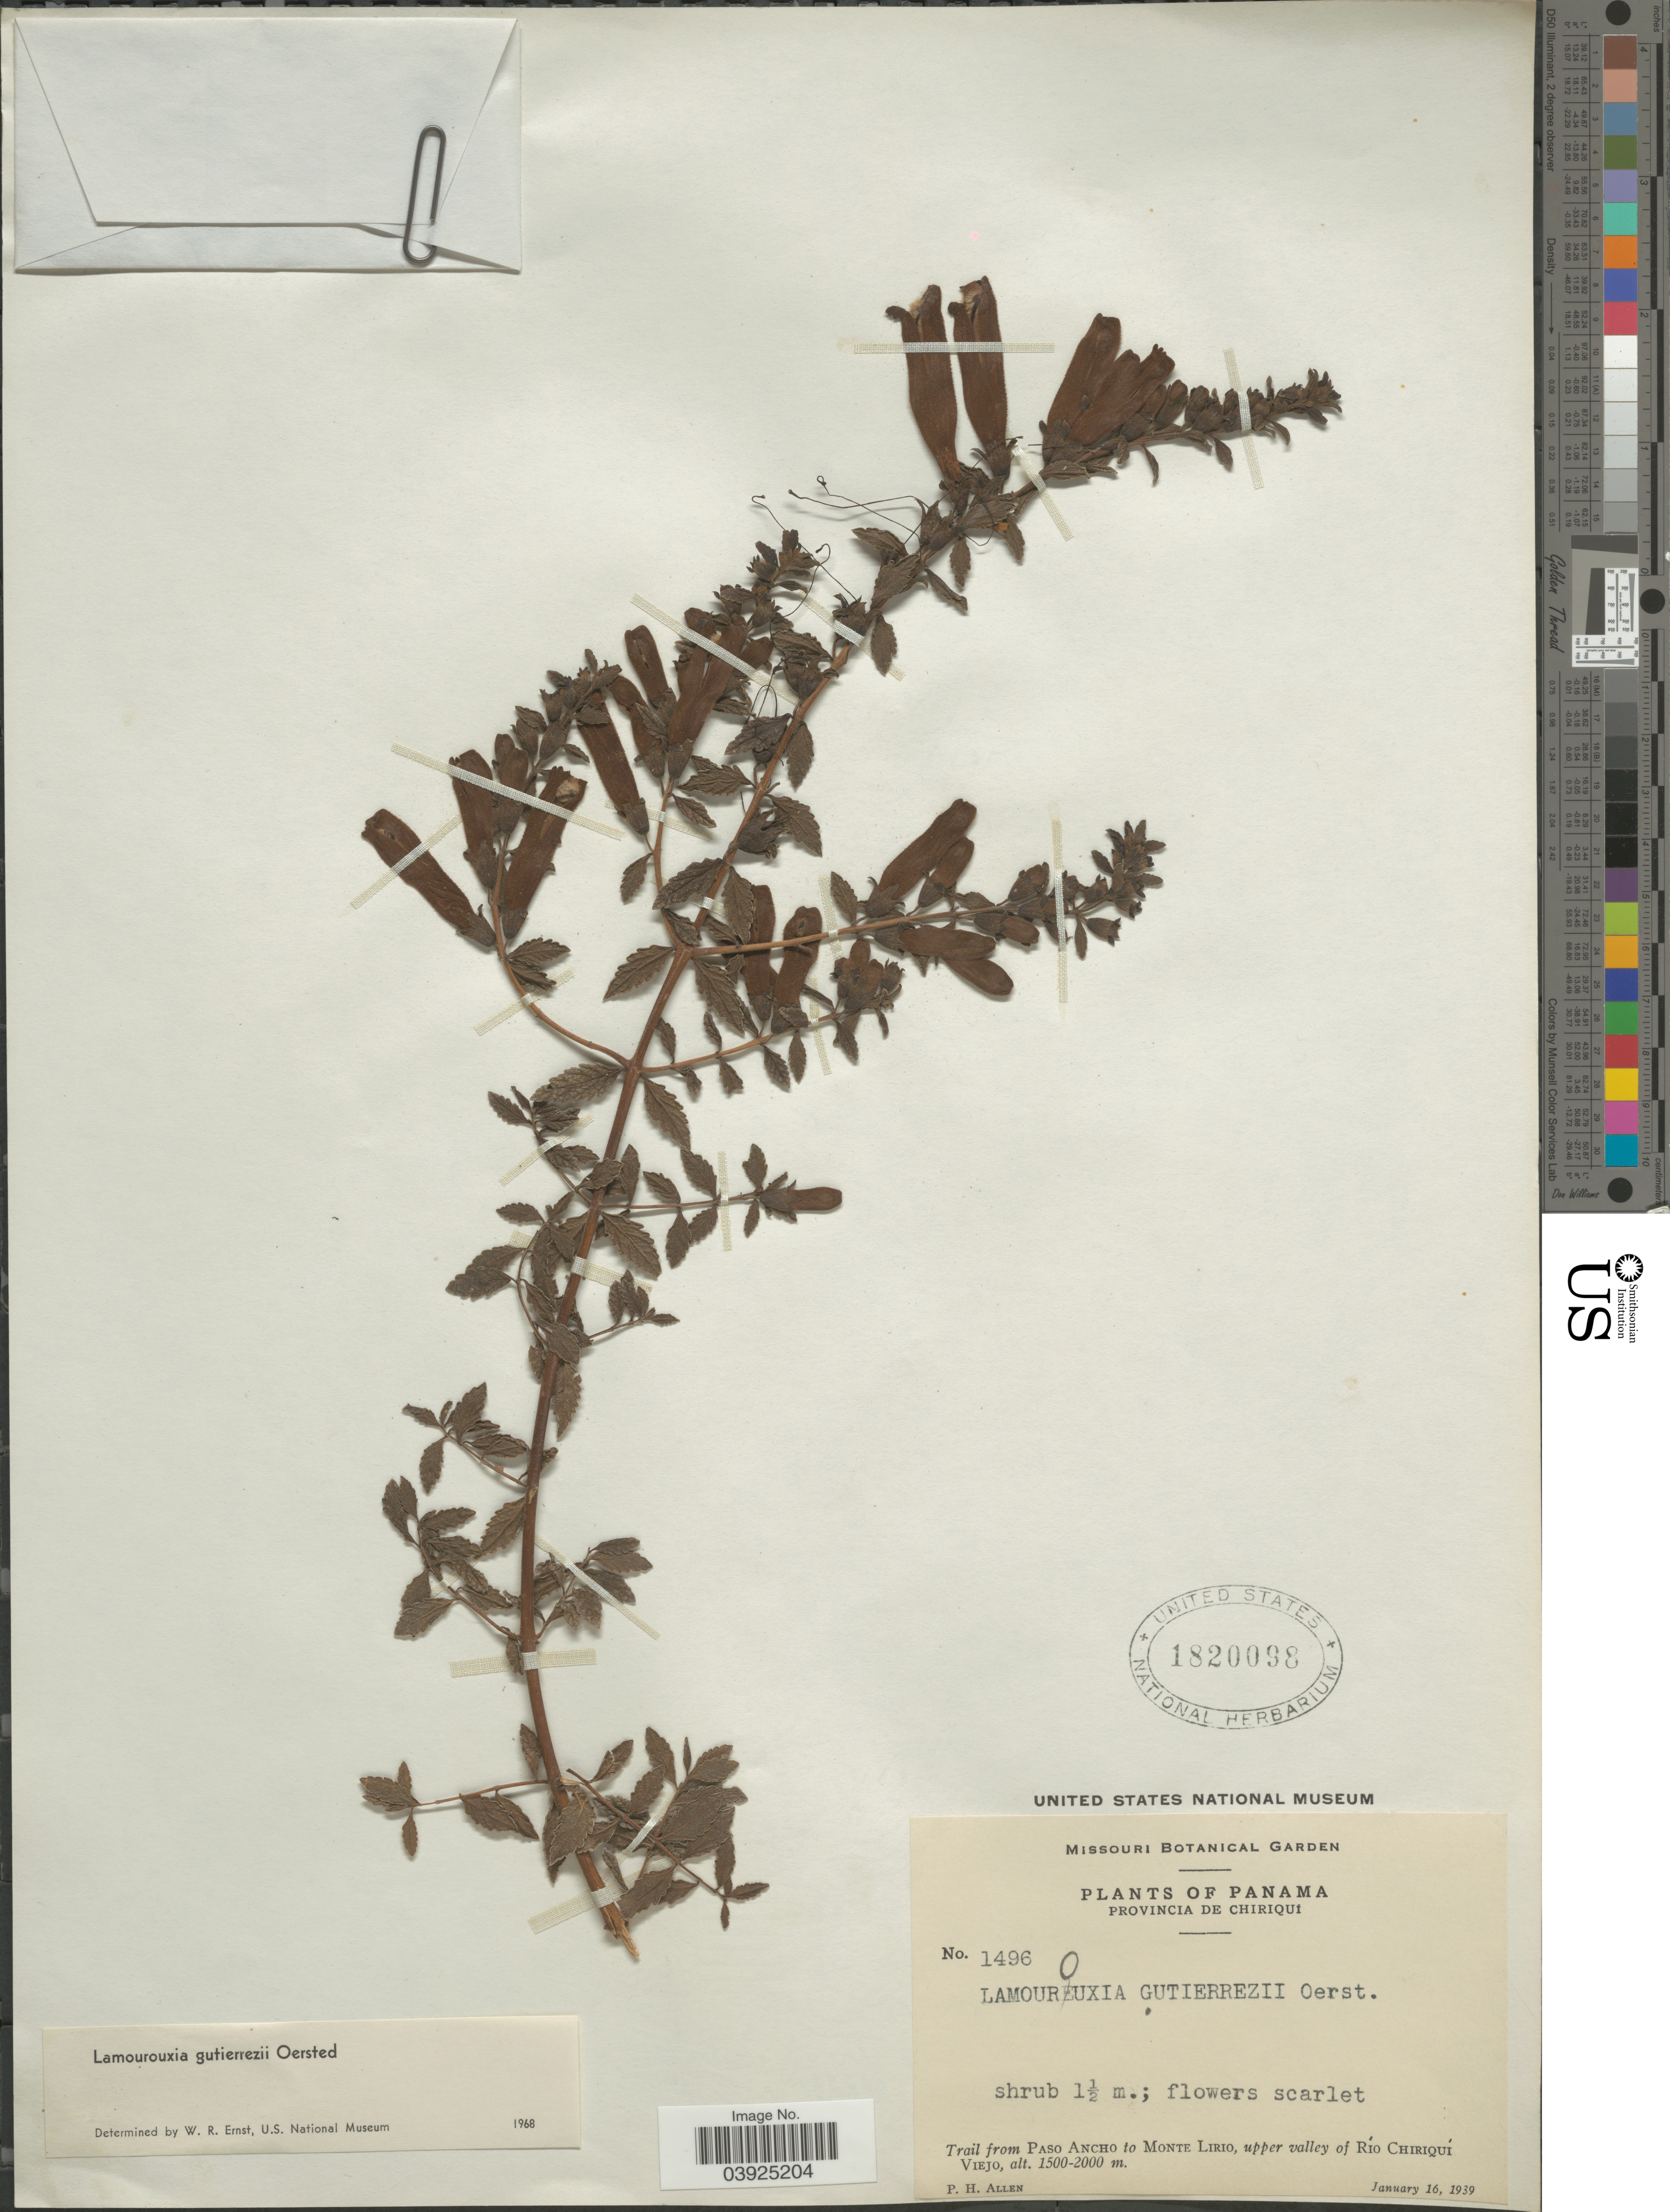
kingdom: Plantae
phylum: Tracheophyta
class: Magnoliopsida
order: Lamiales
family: Orobanchaceae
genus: Lamourouxia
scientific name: Lamourouxia gutierrezii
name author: Oerst.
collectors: P. H. Allen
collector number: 1496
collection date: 1939-01-16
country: Panama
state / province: Chiriqui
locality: Trail from Paso Ancho to Monte Lirio, upper valley of Río Chiriquí Viejo.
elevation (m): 1500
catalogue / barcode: US 1820098